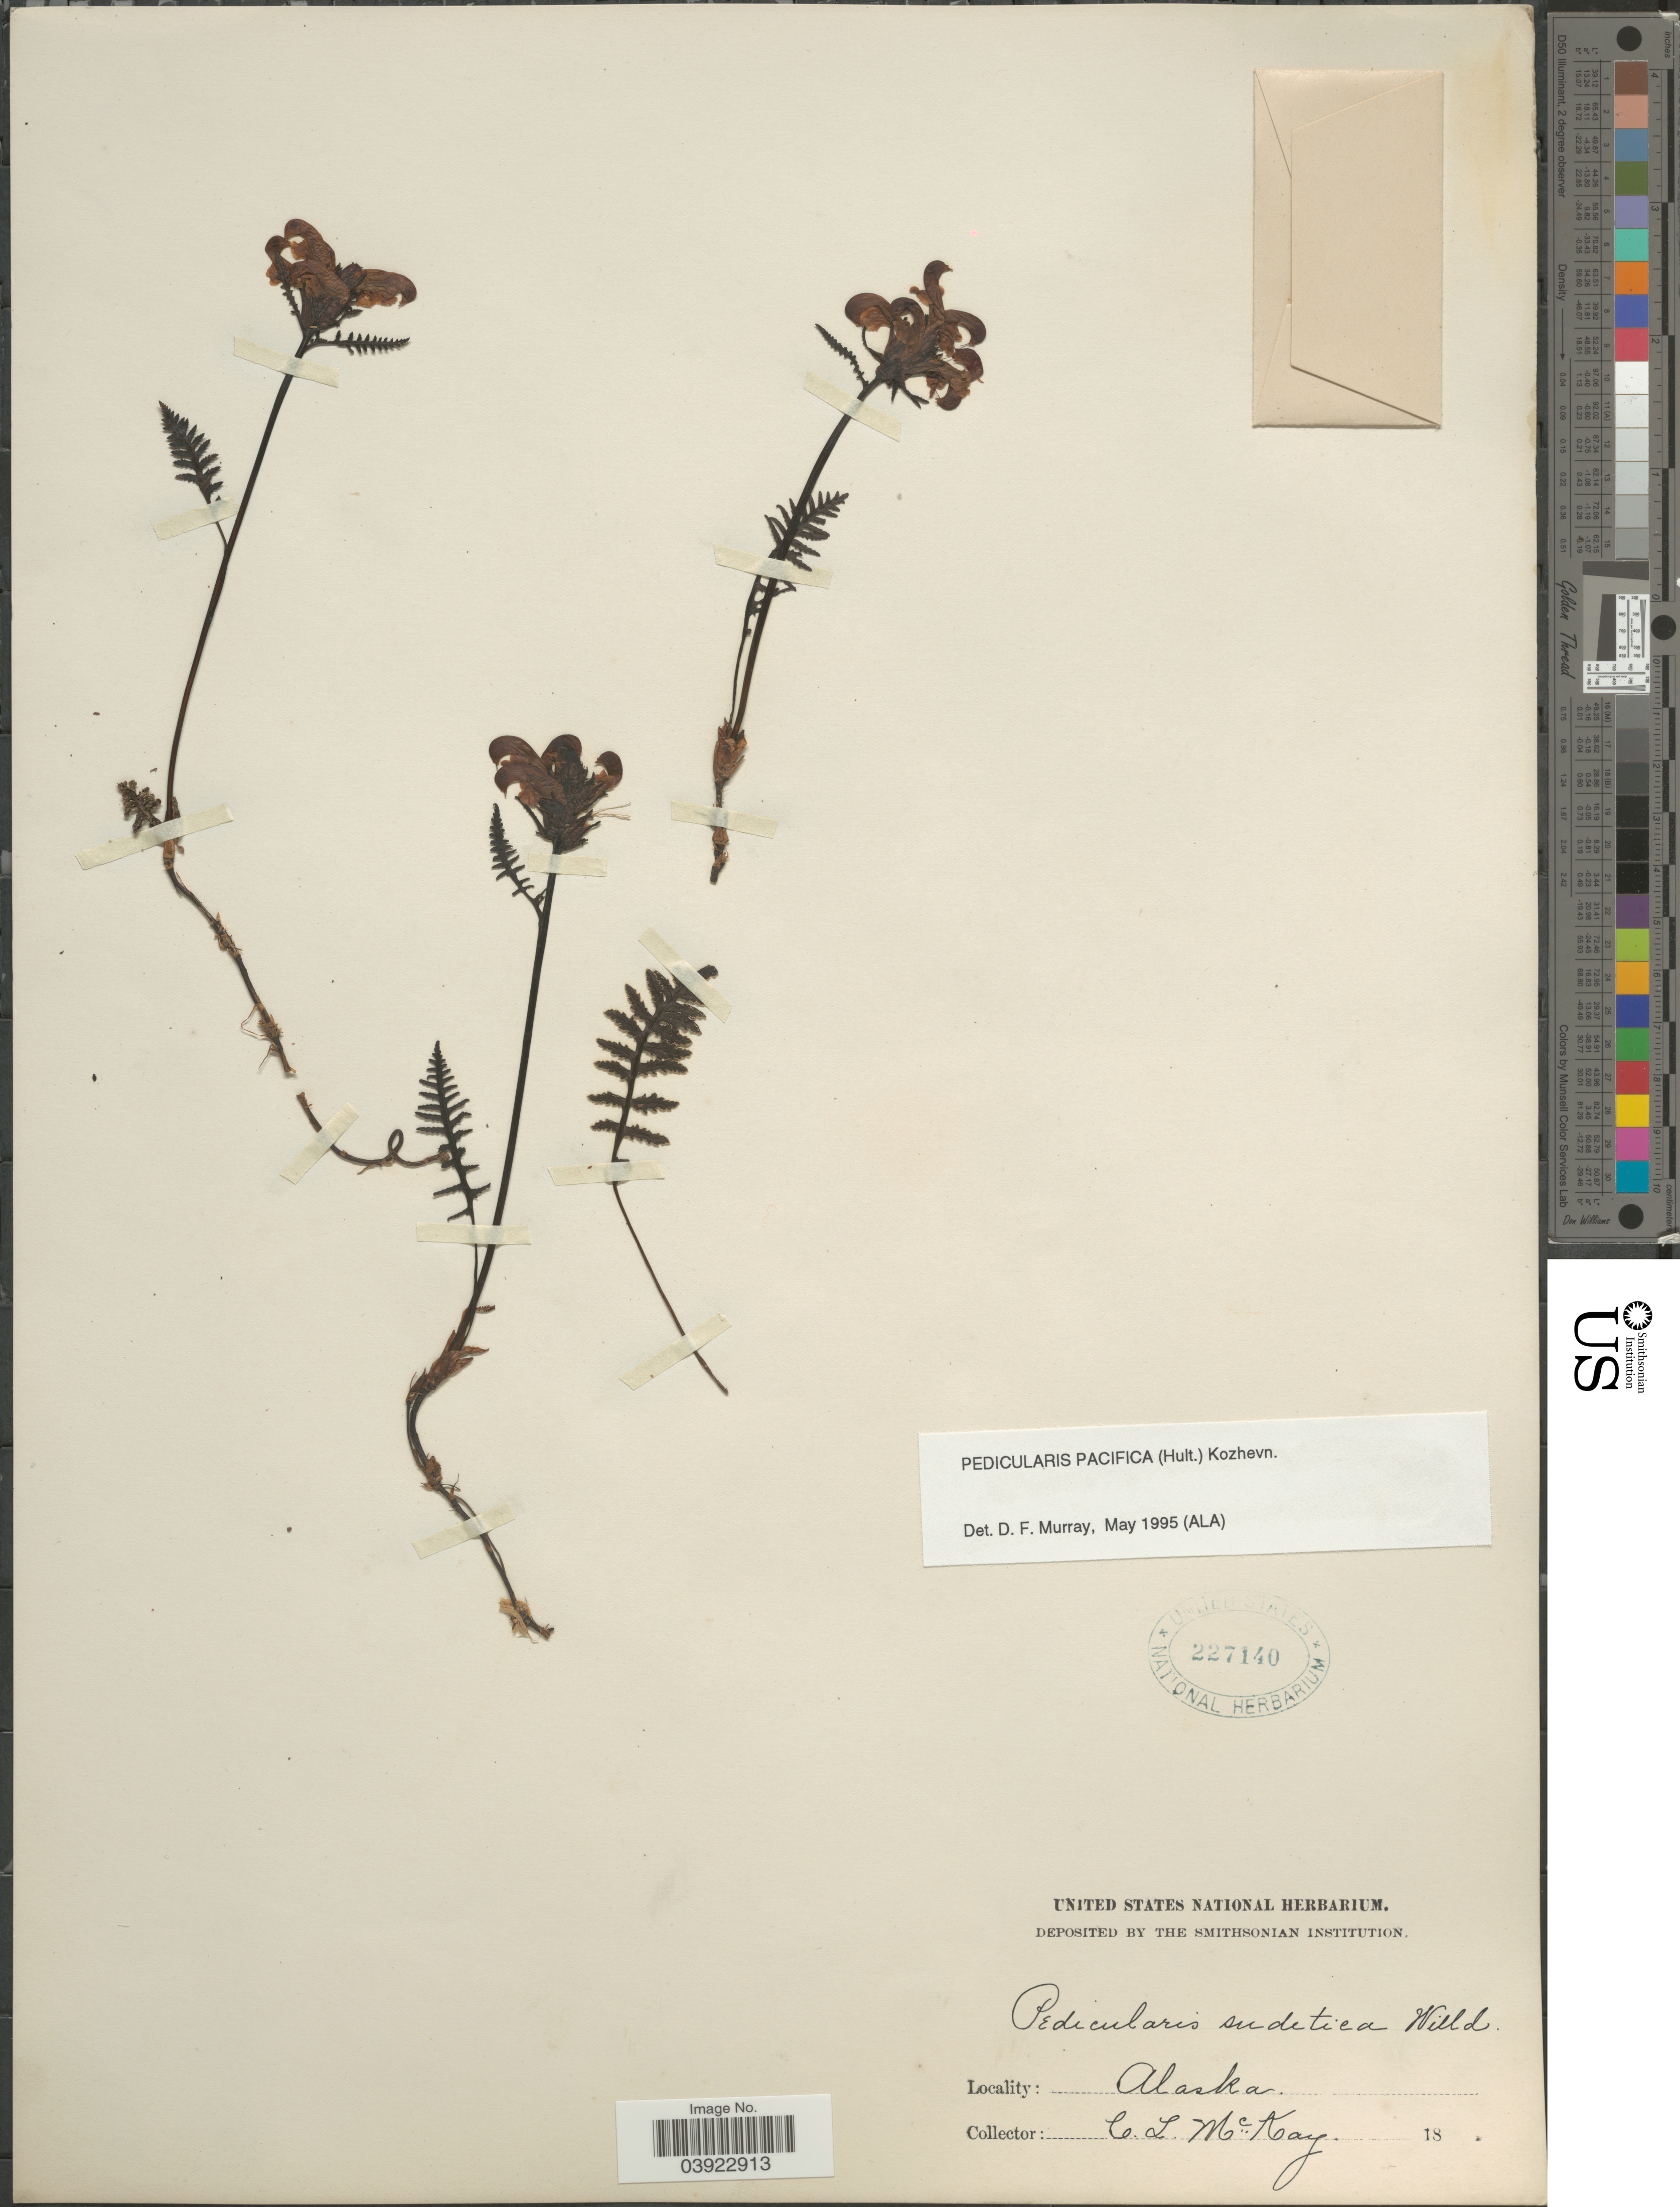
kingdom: Plantae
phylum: Tracheophyta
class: Magnoliopsida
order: Lamiales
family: Orobanchaceae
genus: Pedicularis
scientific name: Pedicularis pacifica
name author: (Hultén) Kozhevn.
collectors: C. McKay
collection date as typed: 18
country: United States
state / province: Alaska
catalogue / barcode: US 227140